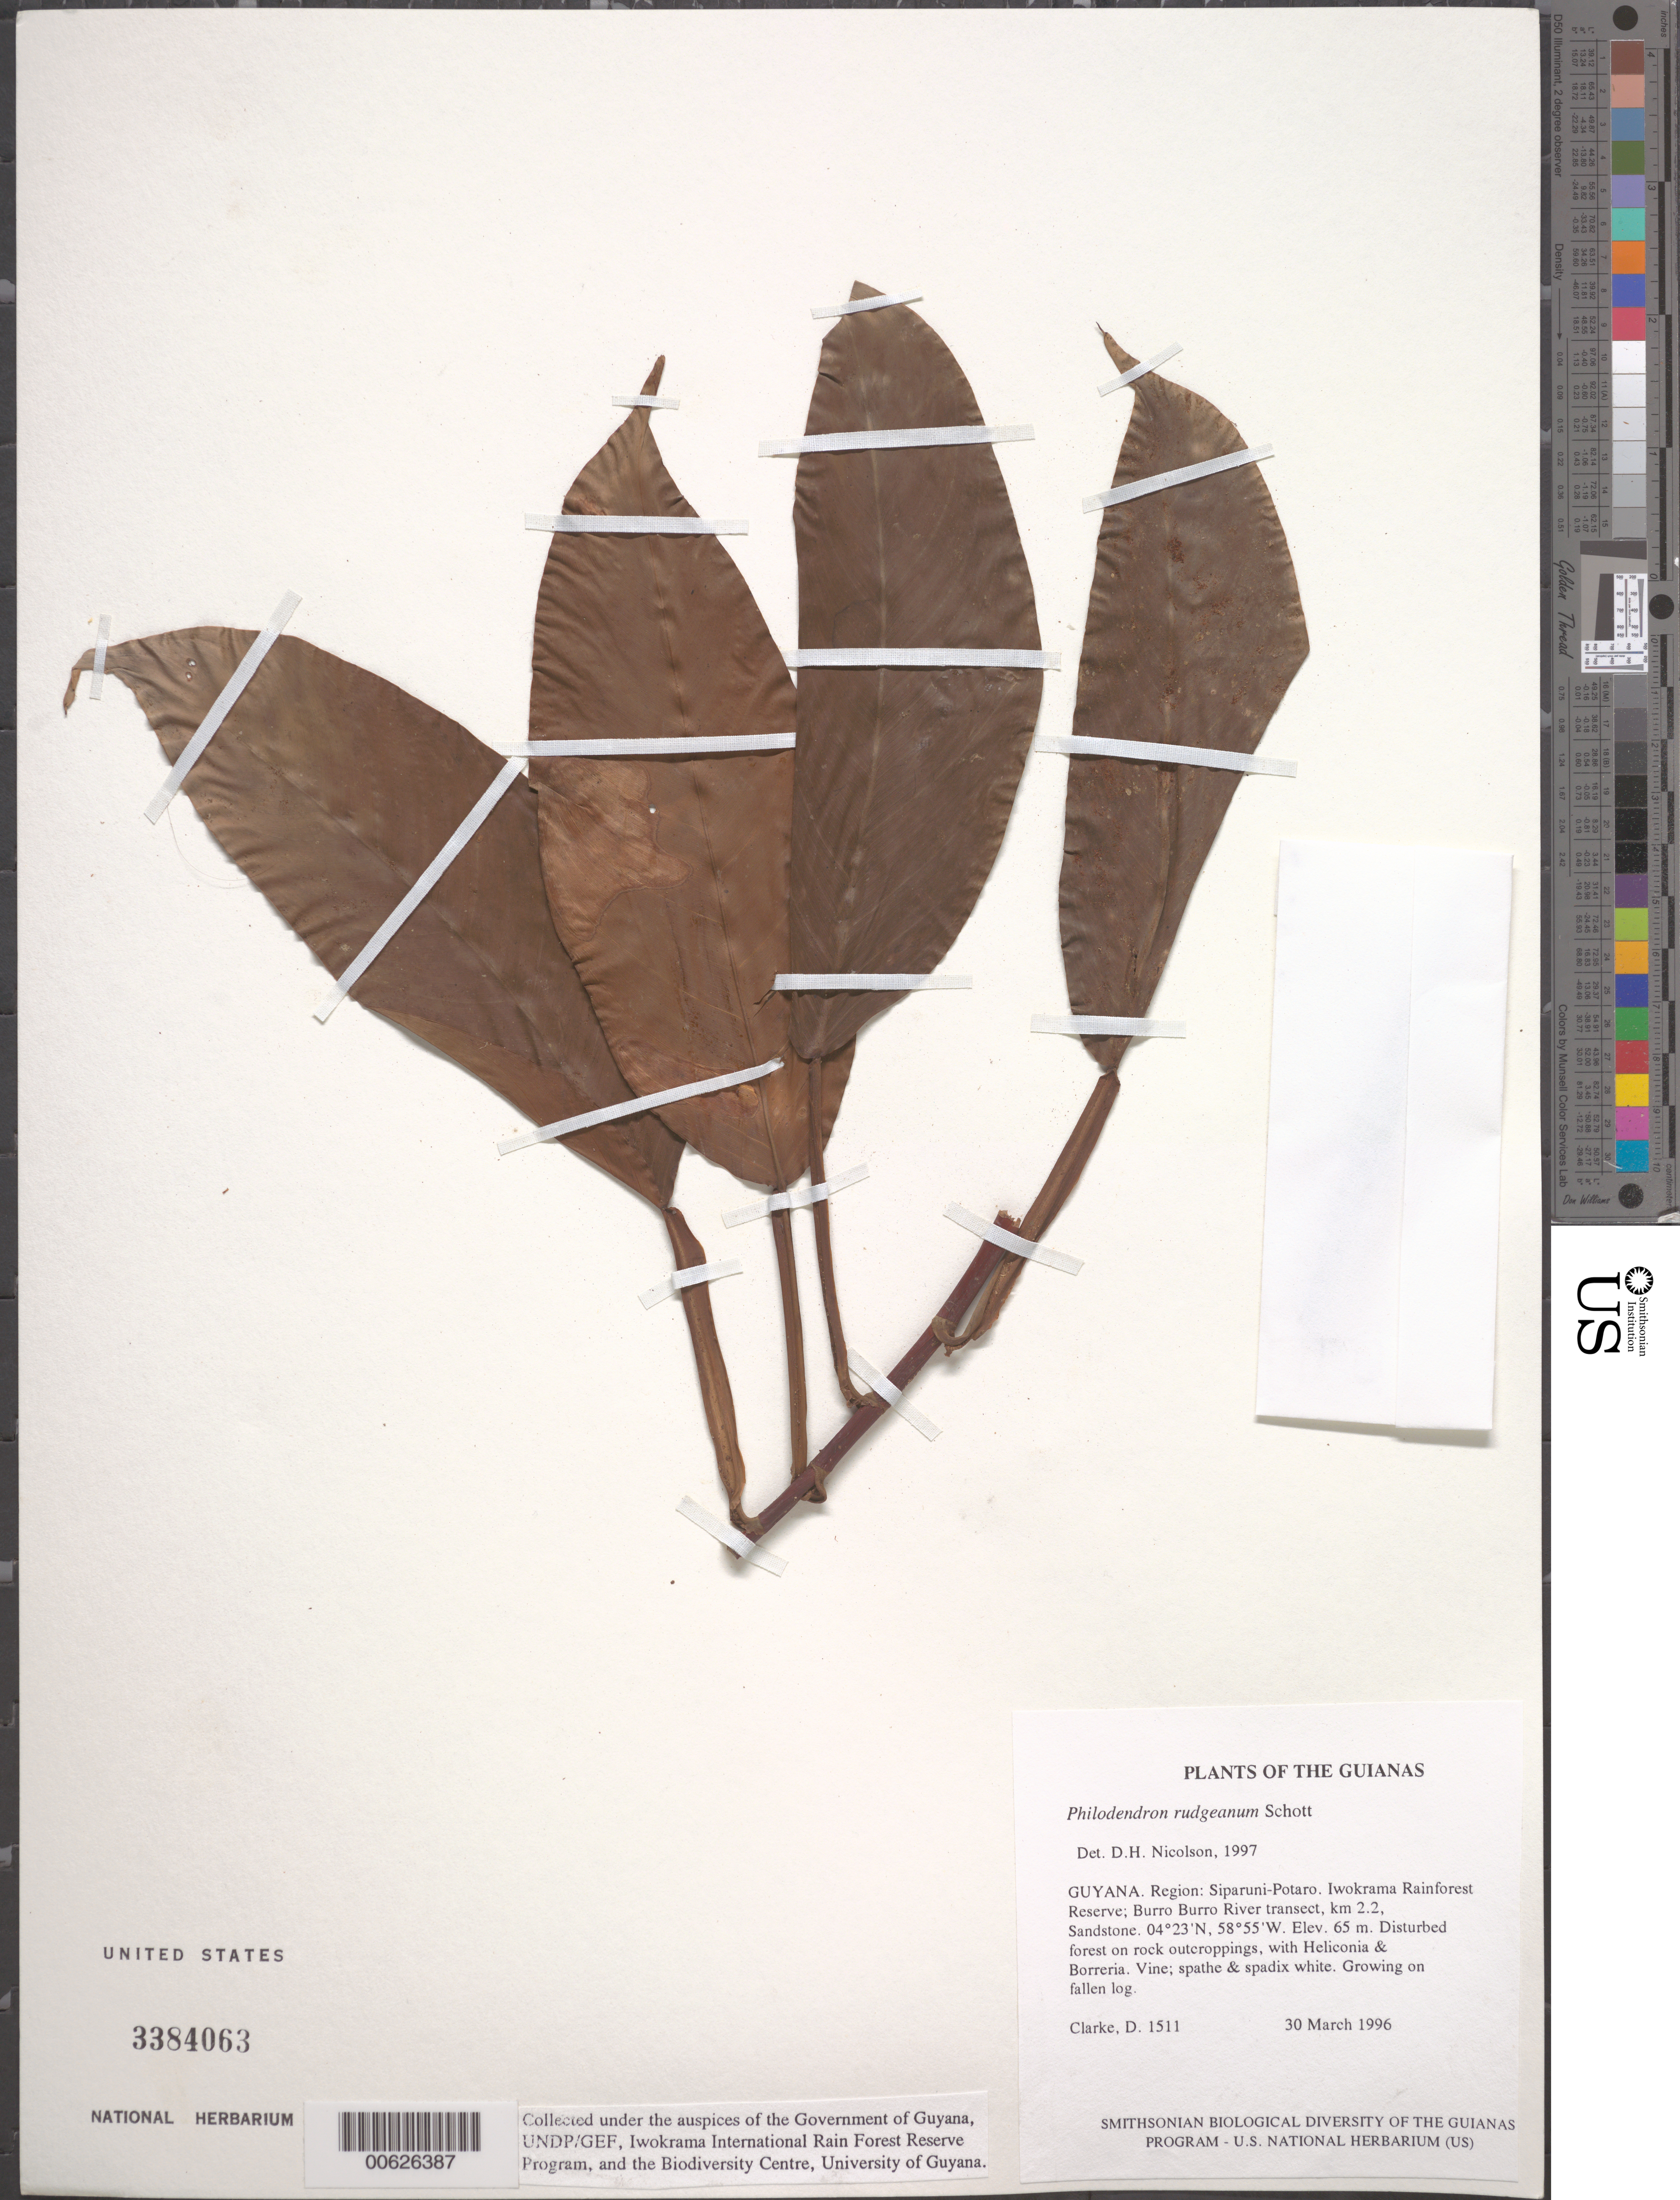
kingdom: Plantae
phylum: Tracheophyta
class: Liliopsida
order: Alismatales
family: Araceae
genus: Philodendron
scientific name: Philodendron rudgeanum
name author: Schott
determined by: Nicolson, Dan H.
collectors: H. D. Clarke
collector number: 1511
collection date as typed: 30 March 1996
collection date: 1996-03-30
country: Guyana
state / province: Potaro-Siparuni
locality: Iwokrama Rainforest Reserve; Burro Burro River transect, km 2.2, Sandstone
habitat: Disturbed forest on rock outcroppings, with Heliconia & Borreria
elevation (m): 65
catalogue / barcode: US 3384063